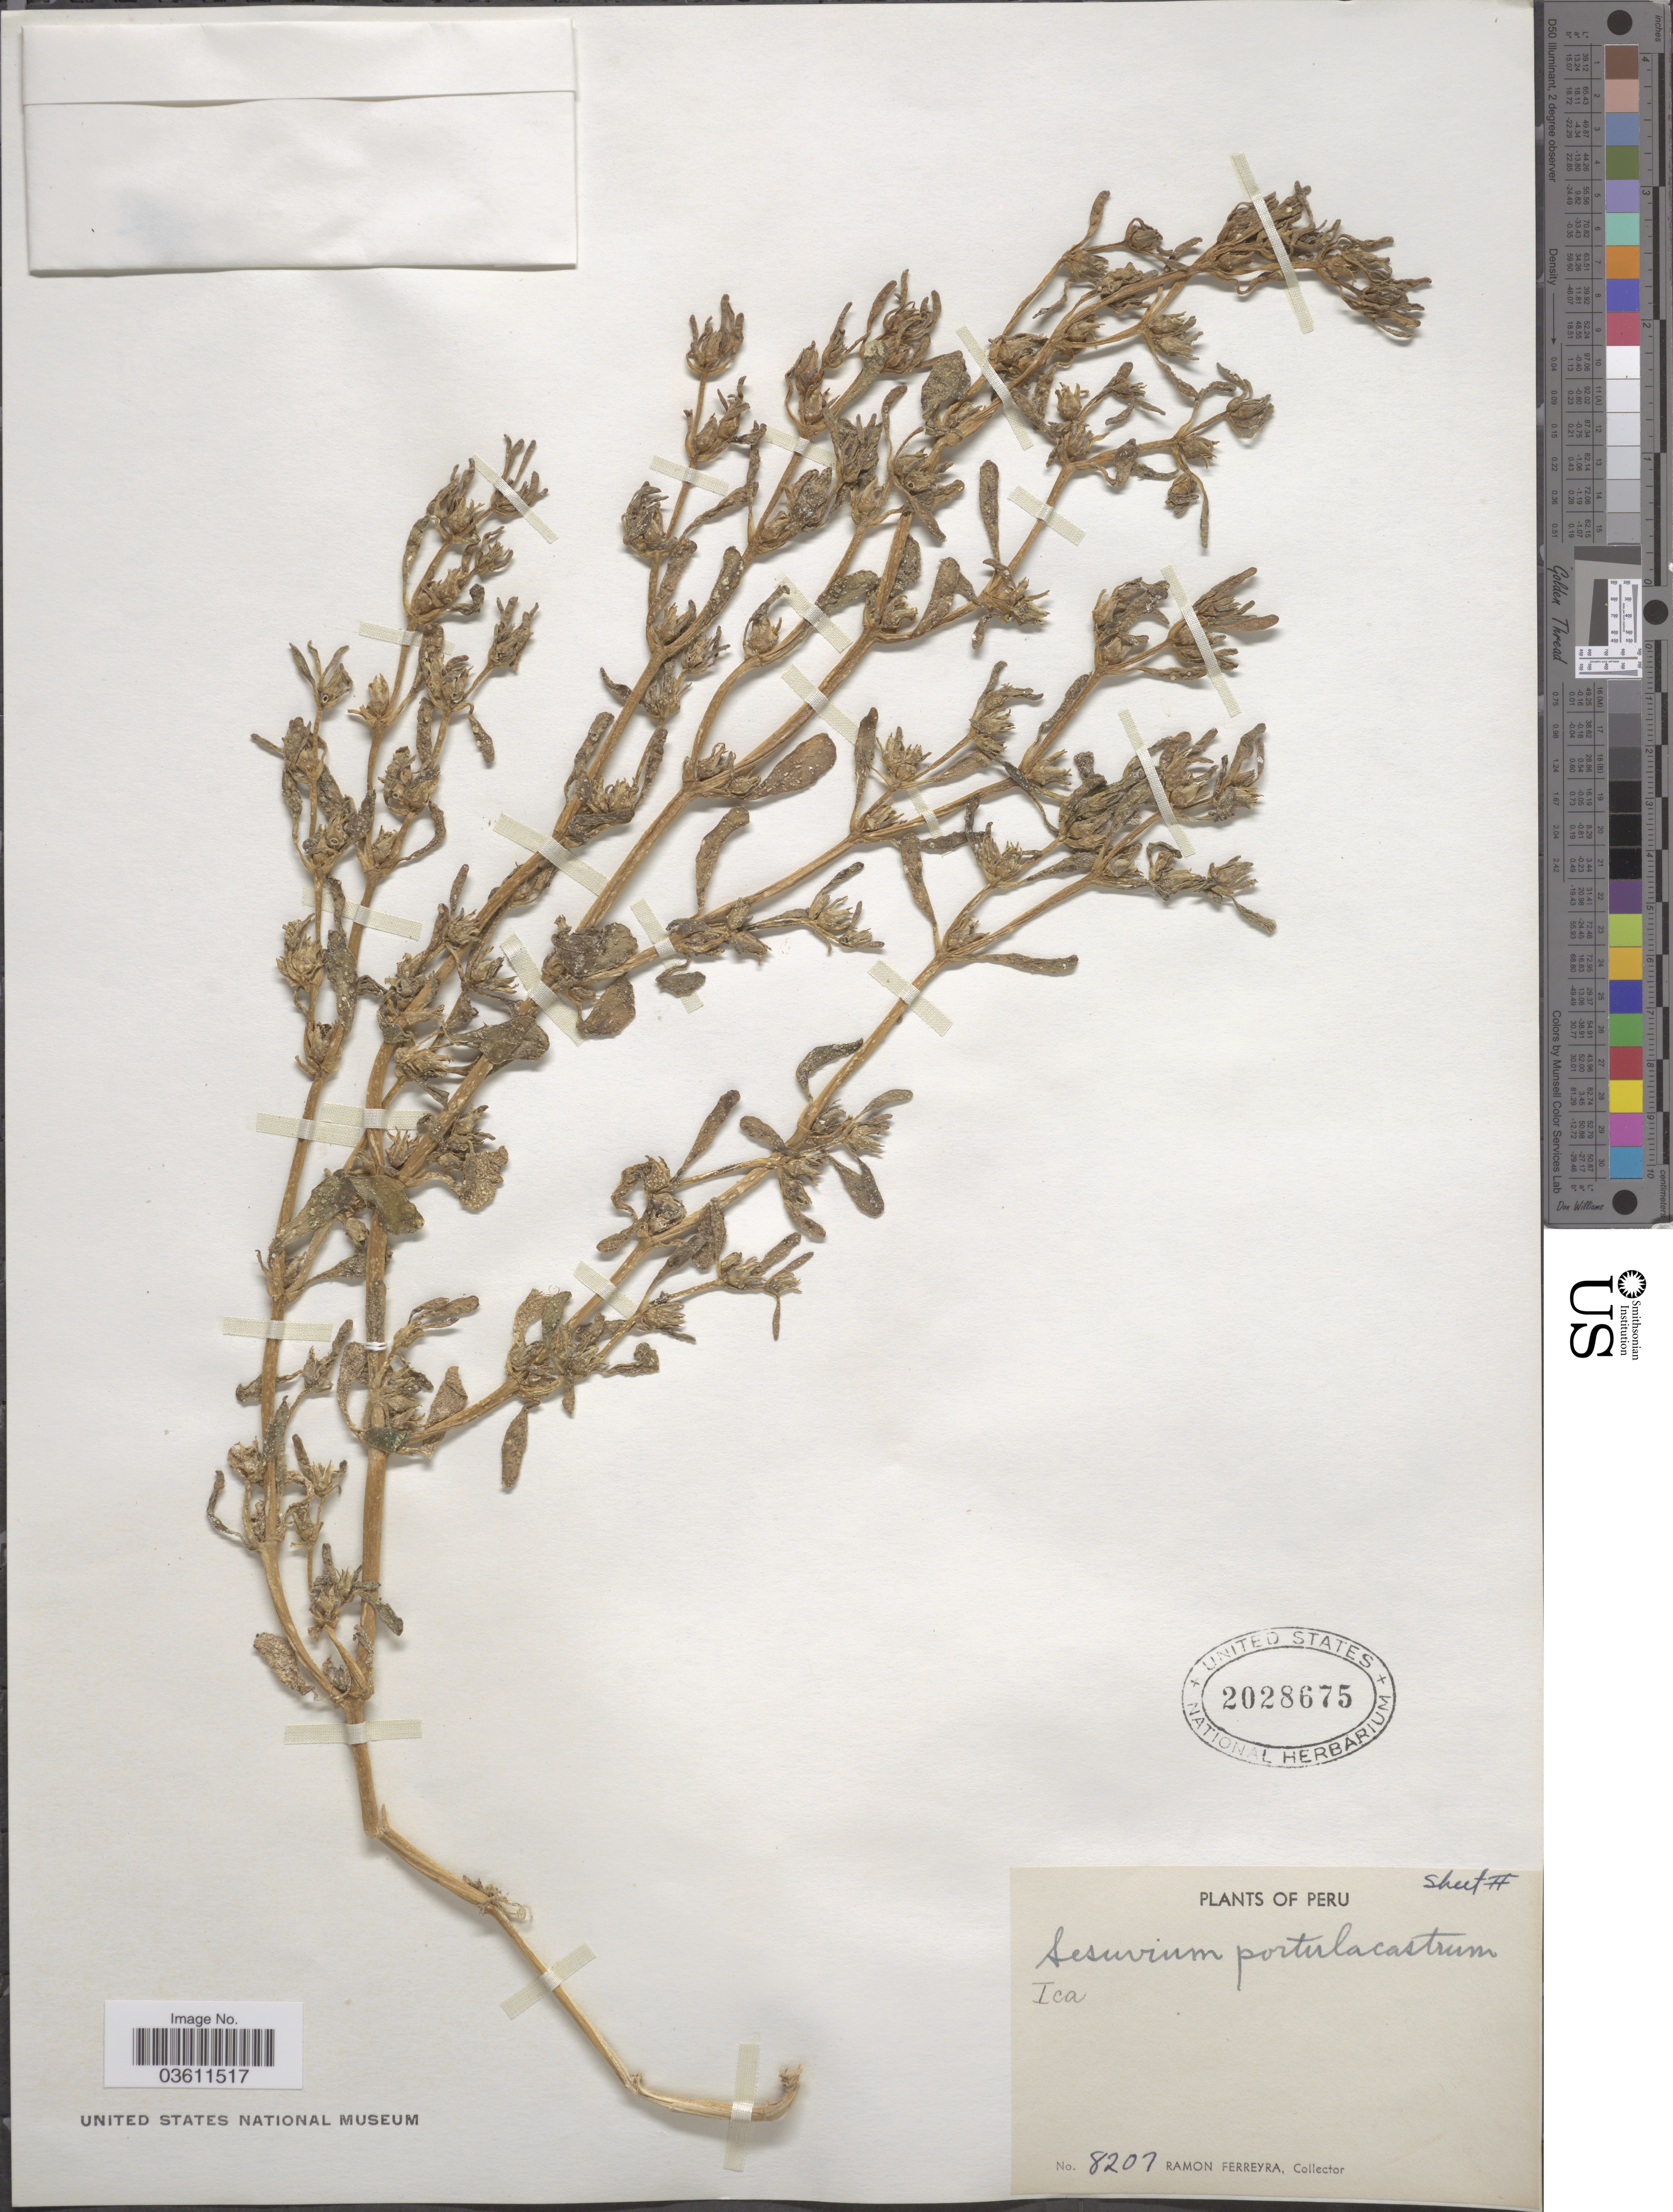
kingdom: Plantae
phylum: Tracheophyta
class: Magnoliopsida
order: Caryophyllales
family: Aizoaceae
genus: Sesuvium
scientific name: Sesuvium parviflorum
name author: DC.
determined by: Strong, Mark T., (BOT), Smithsonian Institution - National Museum of Natural History (UNITED STATES)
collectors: R. A. Ferreyra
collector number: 8207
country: Peru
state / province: Ica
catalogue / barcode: US 2028675